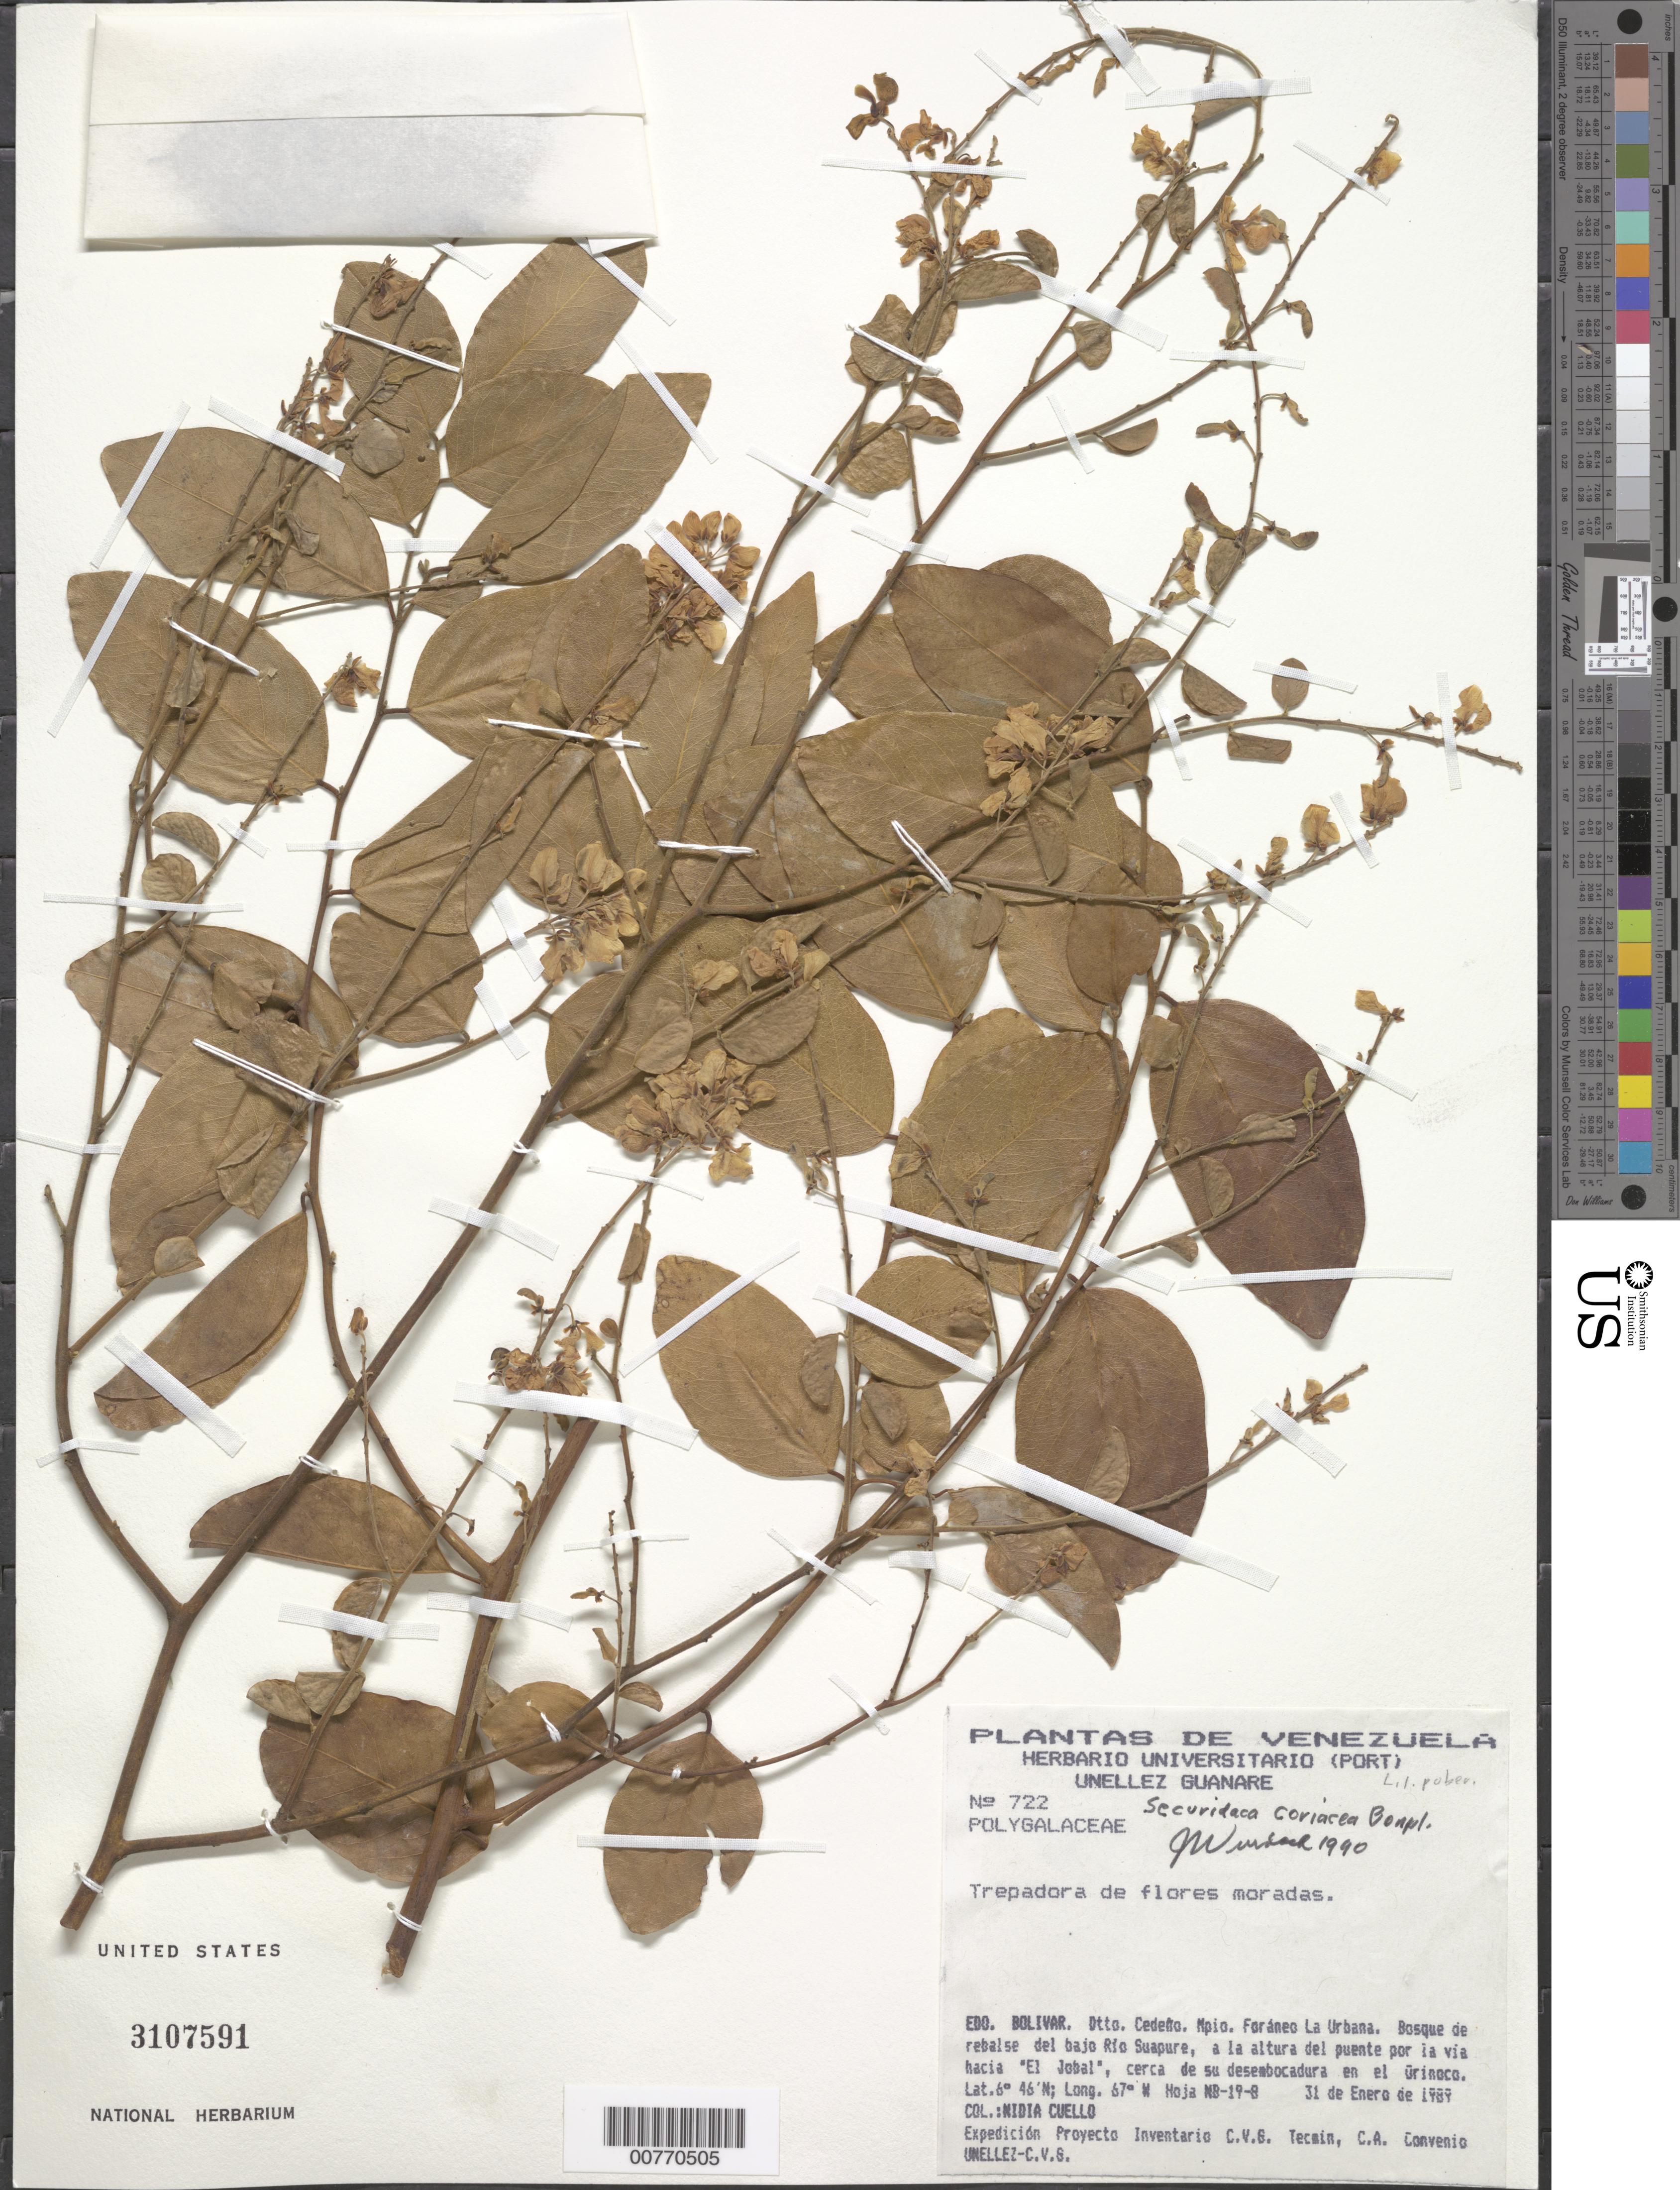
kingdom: Plantae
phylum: Tracheophyta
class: Magnoliopsida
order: Fabales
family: Polygalaceae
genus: Securidaca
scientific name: Securidaca coriacea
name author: Bonpl. ex Steud.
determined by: Wurdack, John J., (US), US (UNITED STATES)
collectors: N. L. Cuello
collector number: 722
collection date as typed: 31-Jan-89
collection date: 1989-01-31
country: Venezuela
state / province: Bolívar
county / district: Cedeño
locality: Mun. Foráneo La Urbana, Río Suapure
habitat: Bosque de rebalse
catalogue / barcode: US 3107591